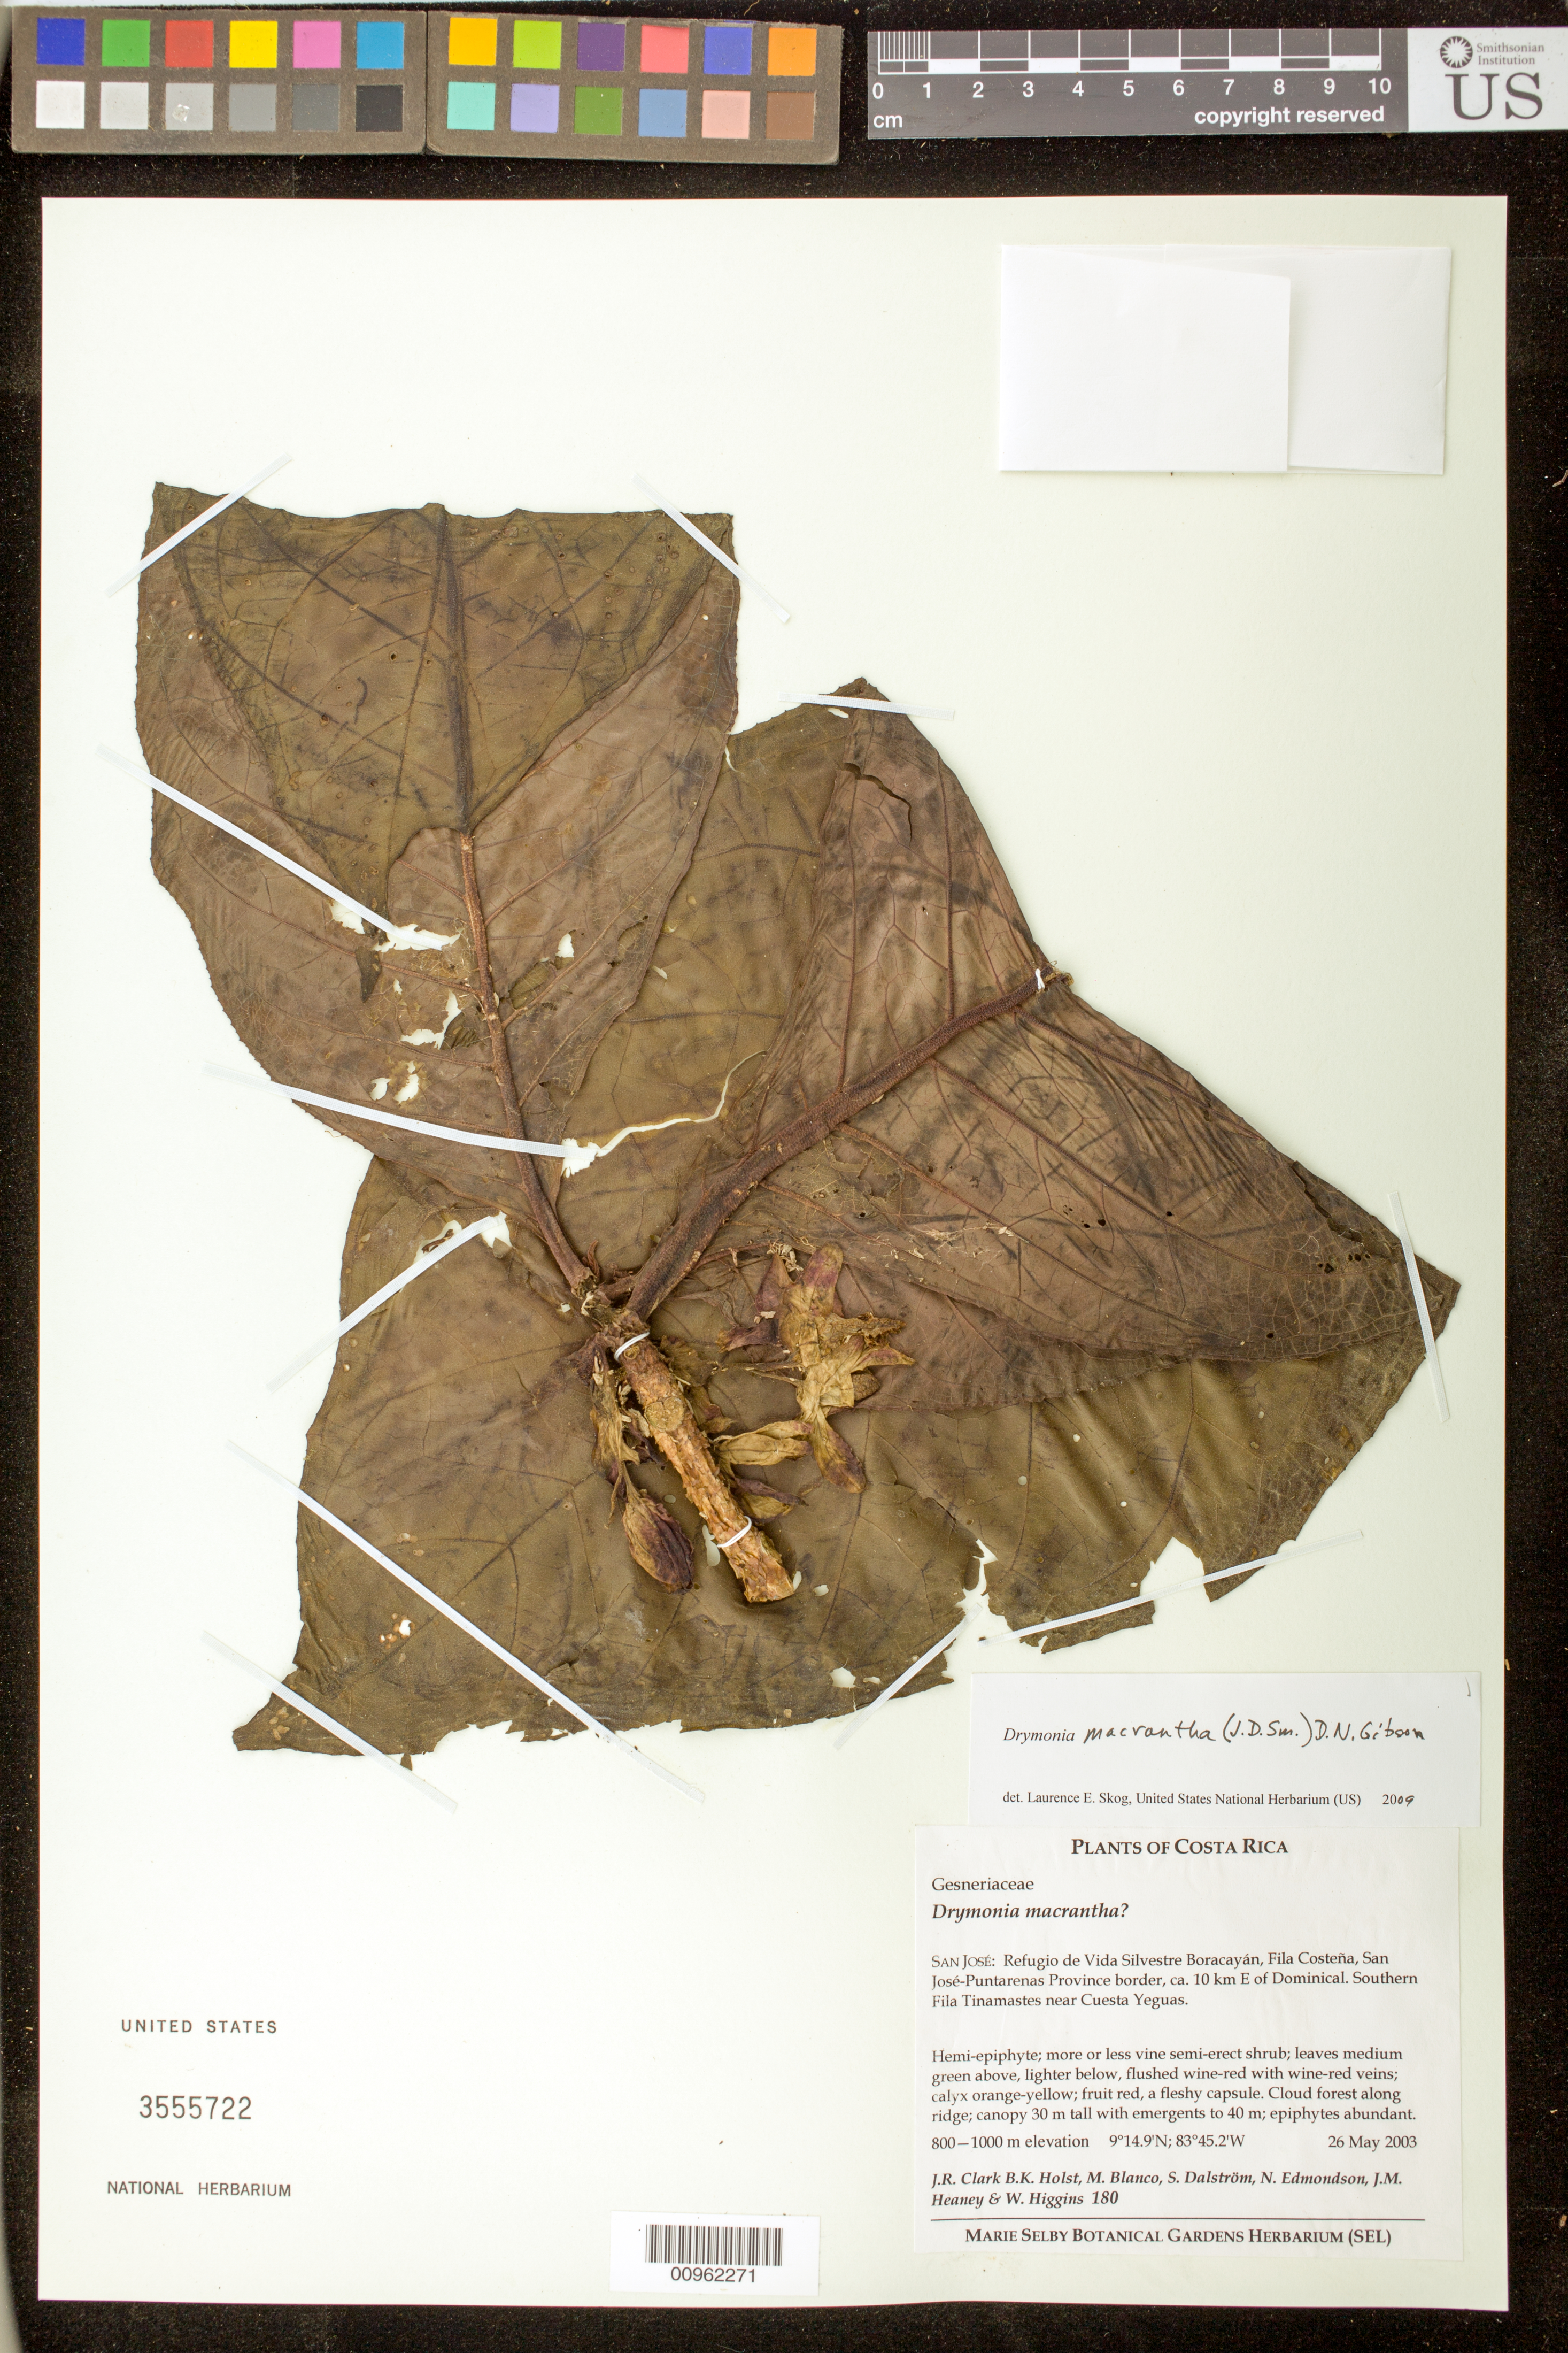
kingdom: Plantae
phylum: Tracheophyta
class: Magnoliopsida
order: Lamiales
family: Gesneriaceae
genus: Drymonia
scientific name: Drymonia macrantha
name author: (Donn. Sm.) D.N. Gibson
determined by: Skog, Laurence E.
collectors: J. R. Clark & et al.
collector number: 180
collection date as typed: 26 May 2003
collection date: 2003-05-26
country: Costa Rica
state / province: San José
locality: San José: Refugio de Vida Silvestre Boracayán, Fil aCosteña, San José-Puntarenas Province border, ca. 10 km E of Dominical, southern Fila tinamastes near Cuesta Yeguas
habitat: Cloud forest along ridge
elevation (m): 800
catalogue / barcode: US 3555722